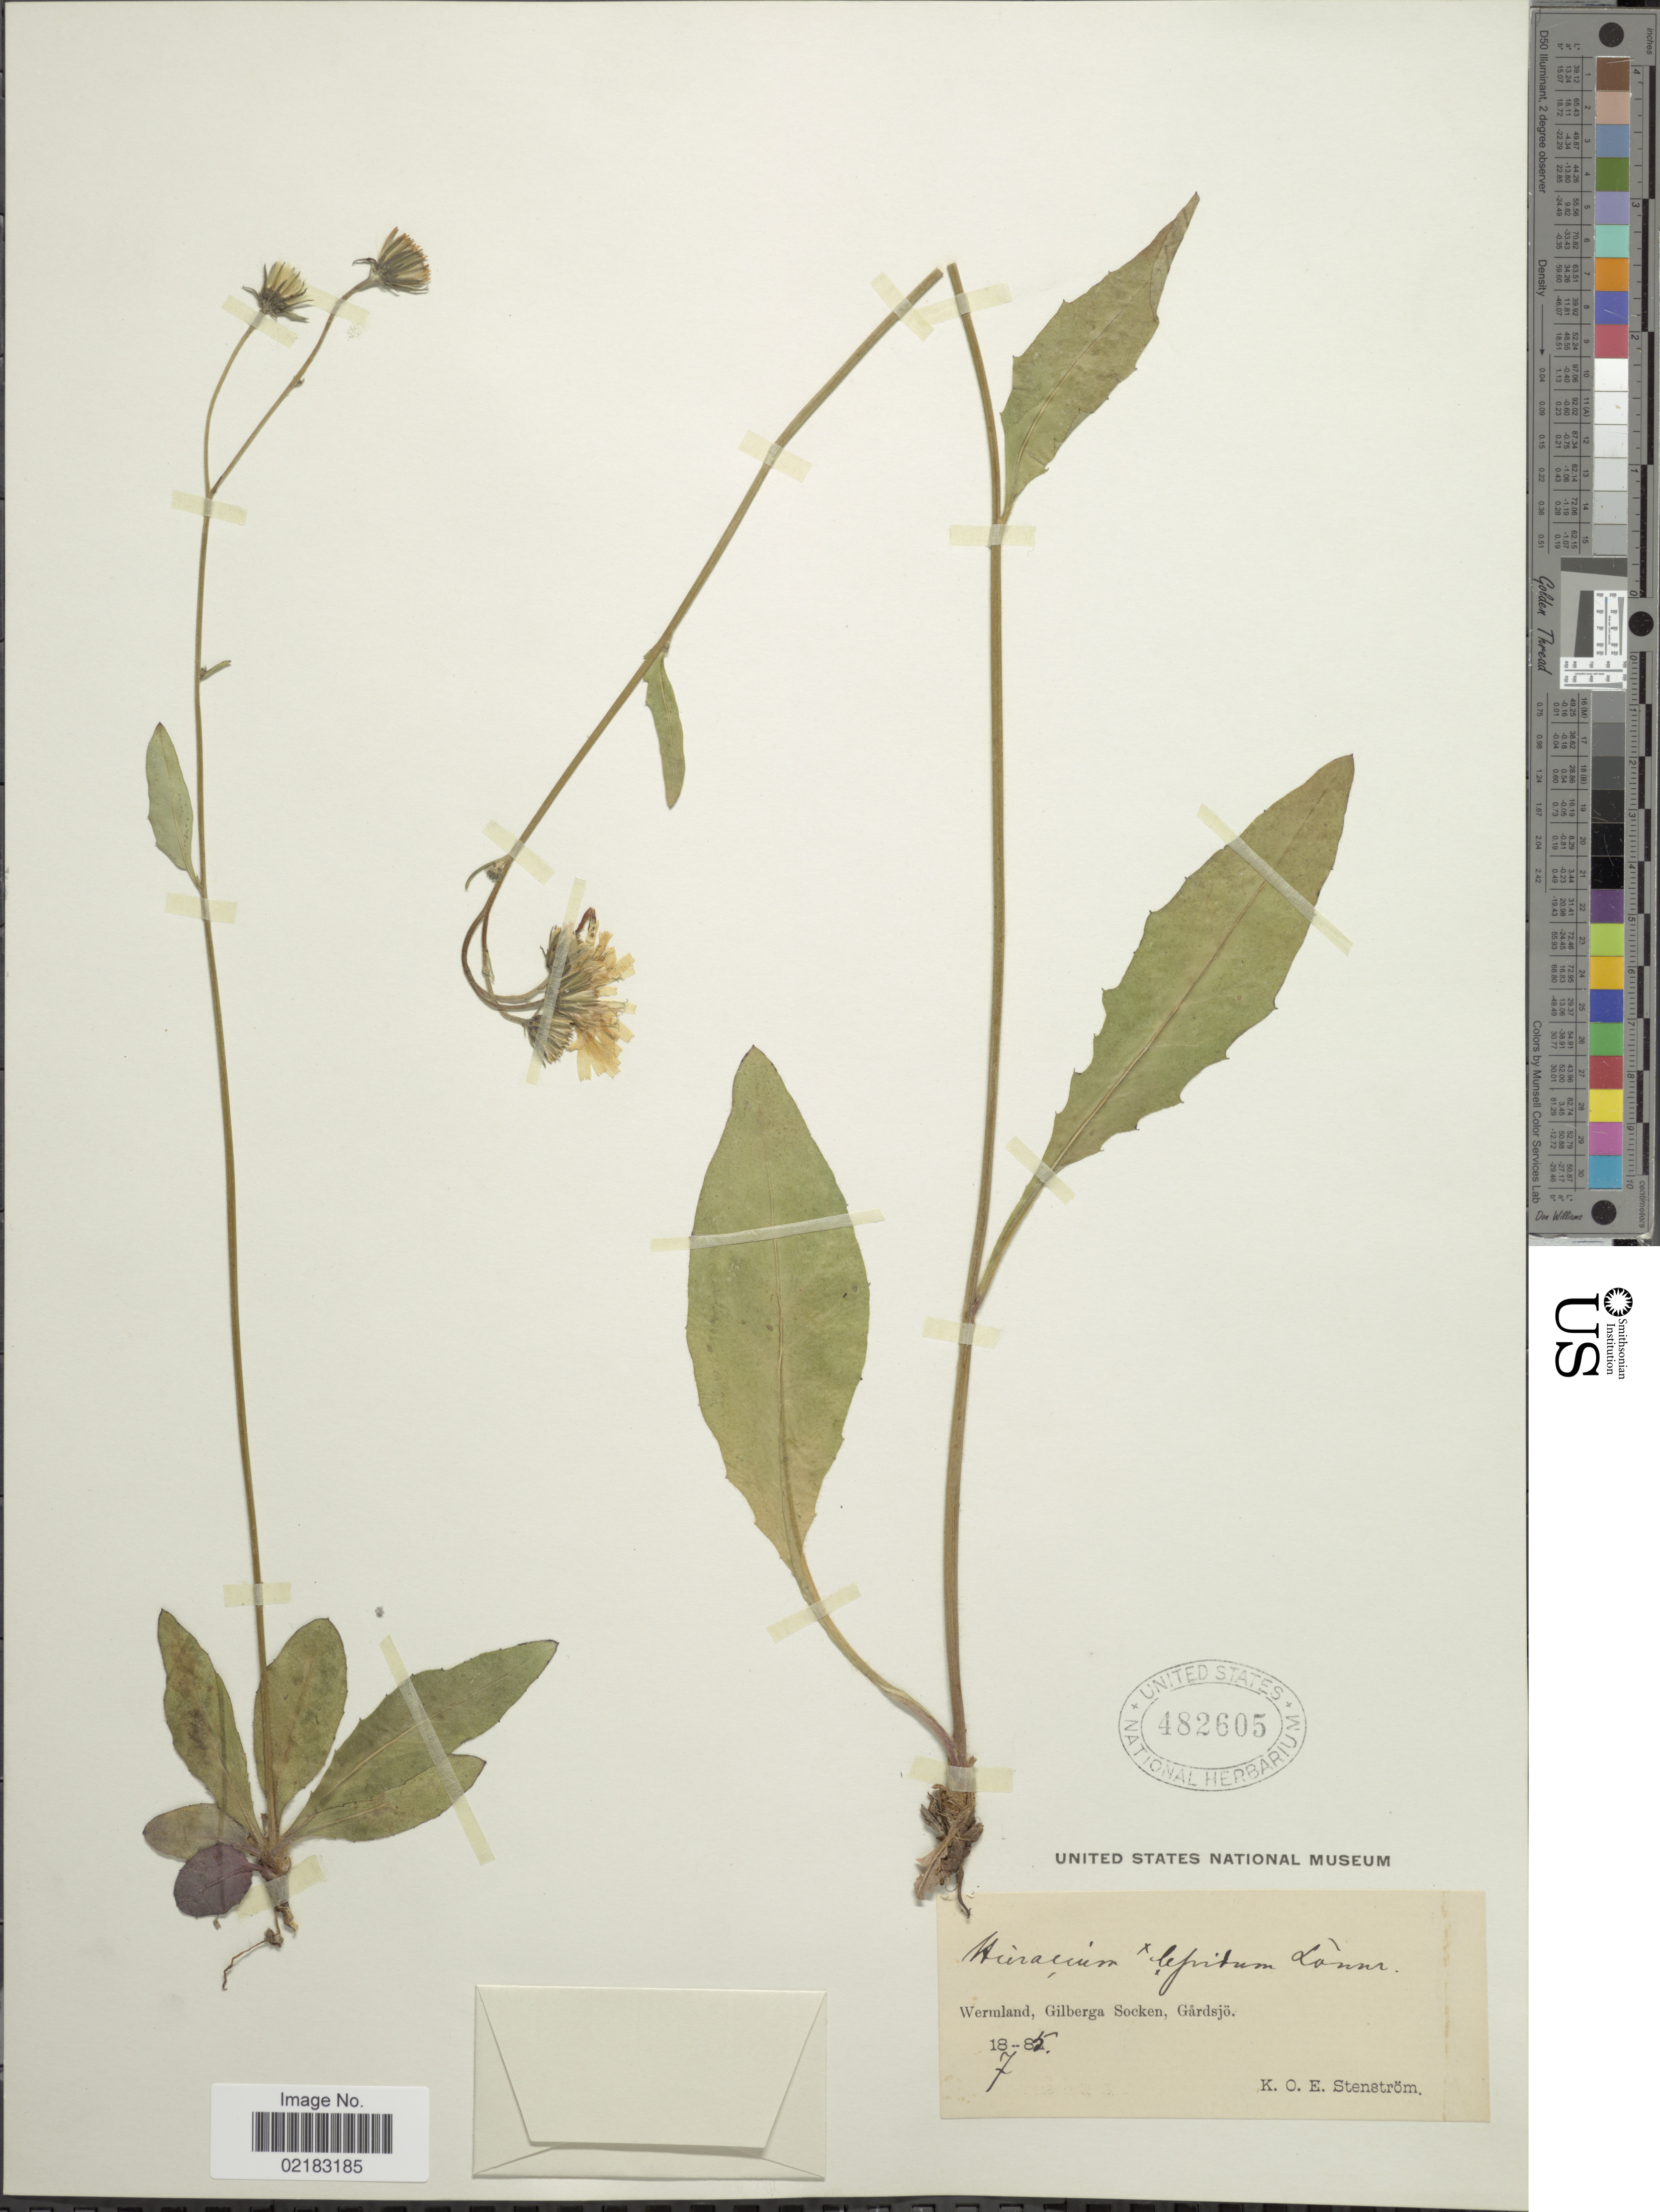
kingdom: Plantae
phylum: Tracheophyta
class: Magnoliopsida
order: Asterales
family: Asteraceae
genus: Hieracium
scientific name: Hieracium lepidum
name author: Arvet-Touvet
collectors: K. O. E. Stenström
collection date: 1885-07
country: Sweden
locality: Wermland, Gilberga Socken, Gardsjo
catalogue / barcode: US 482605